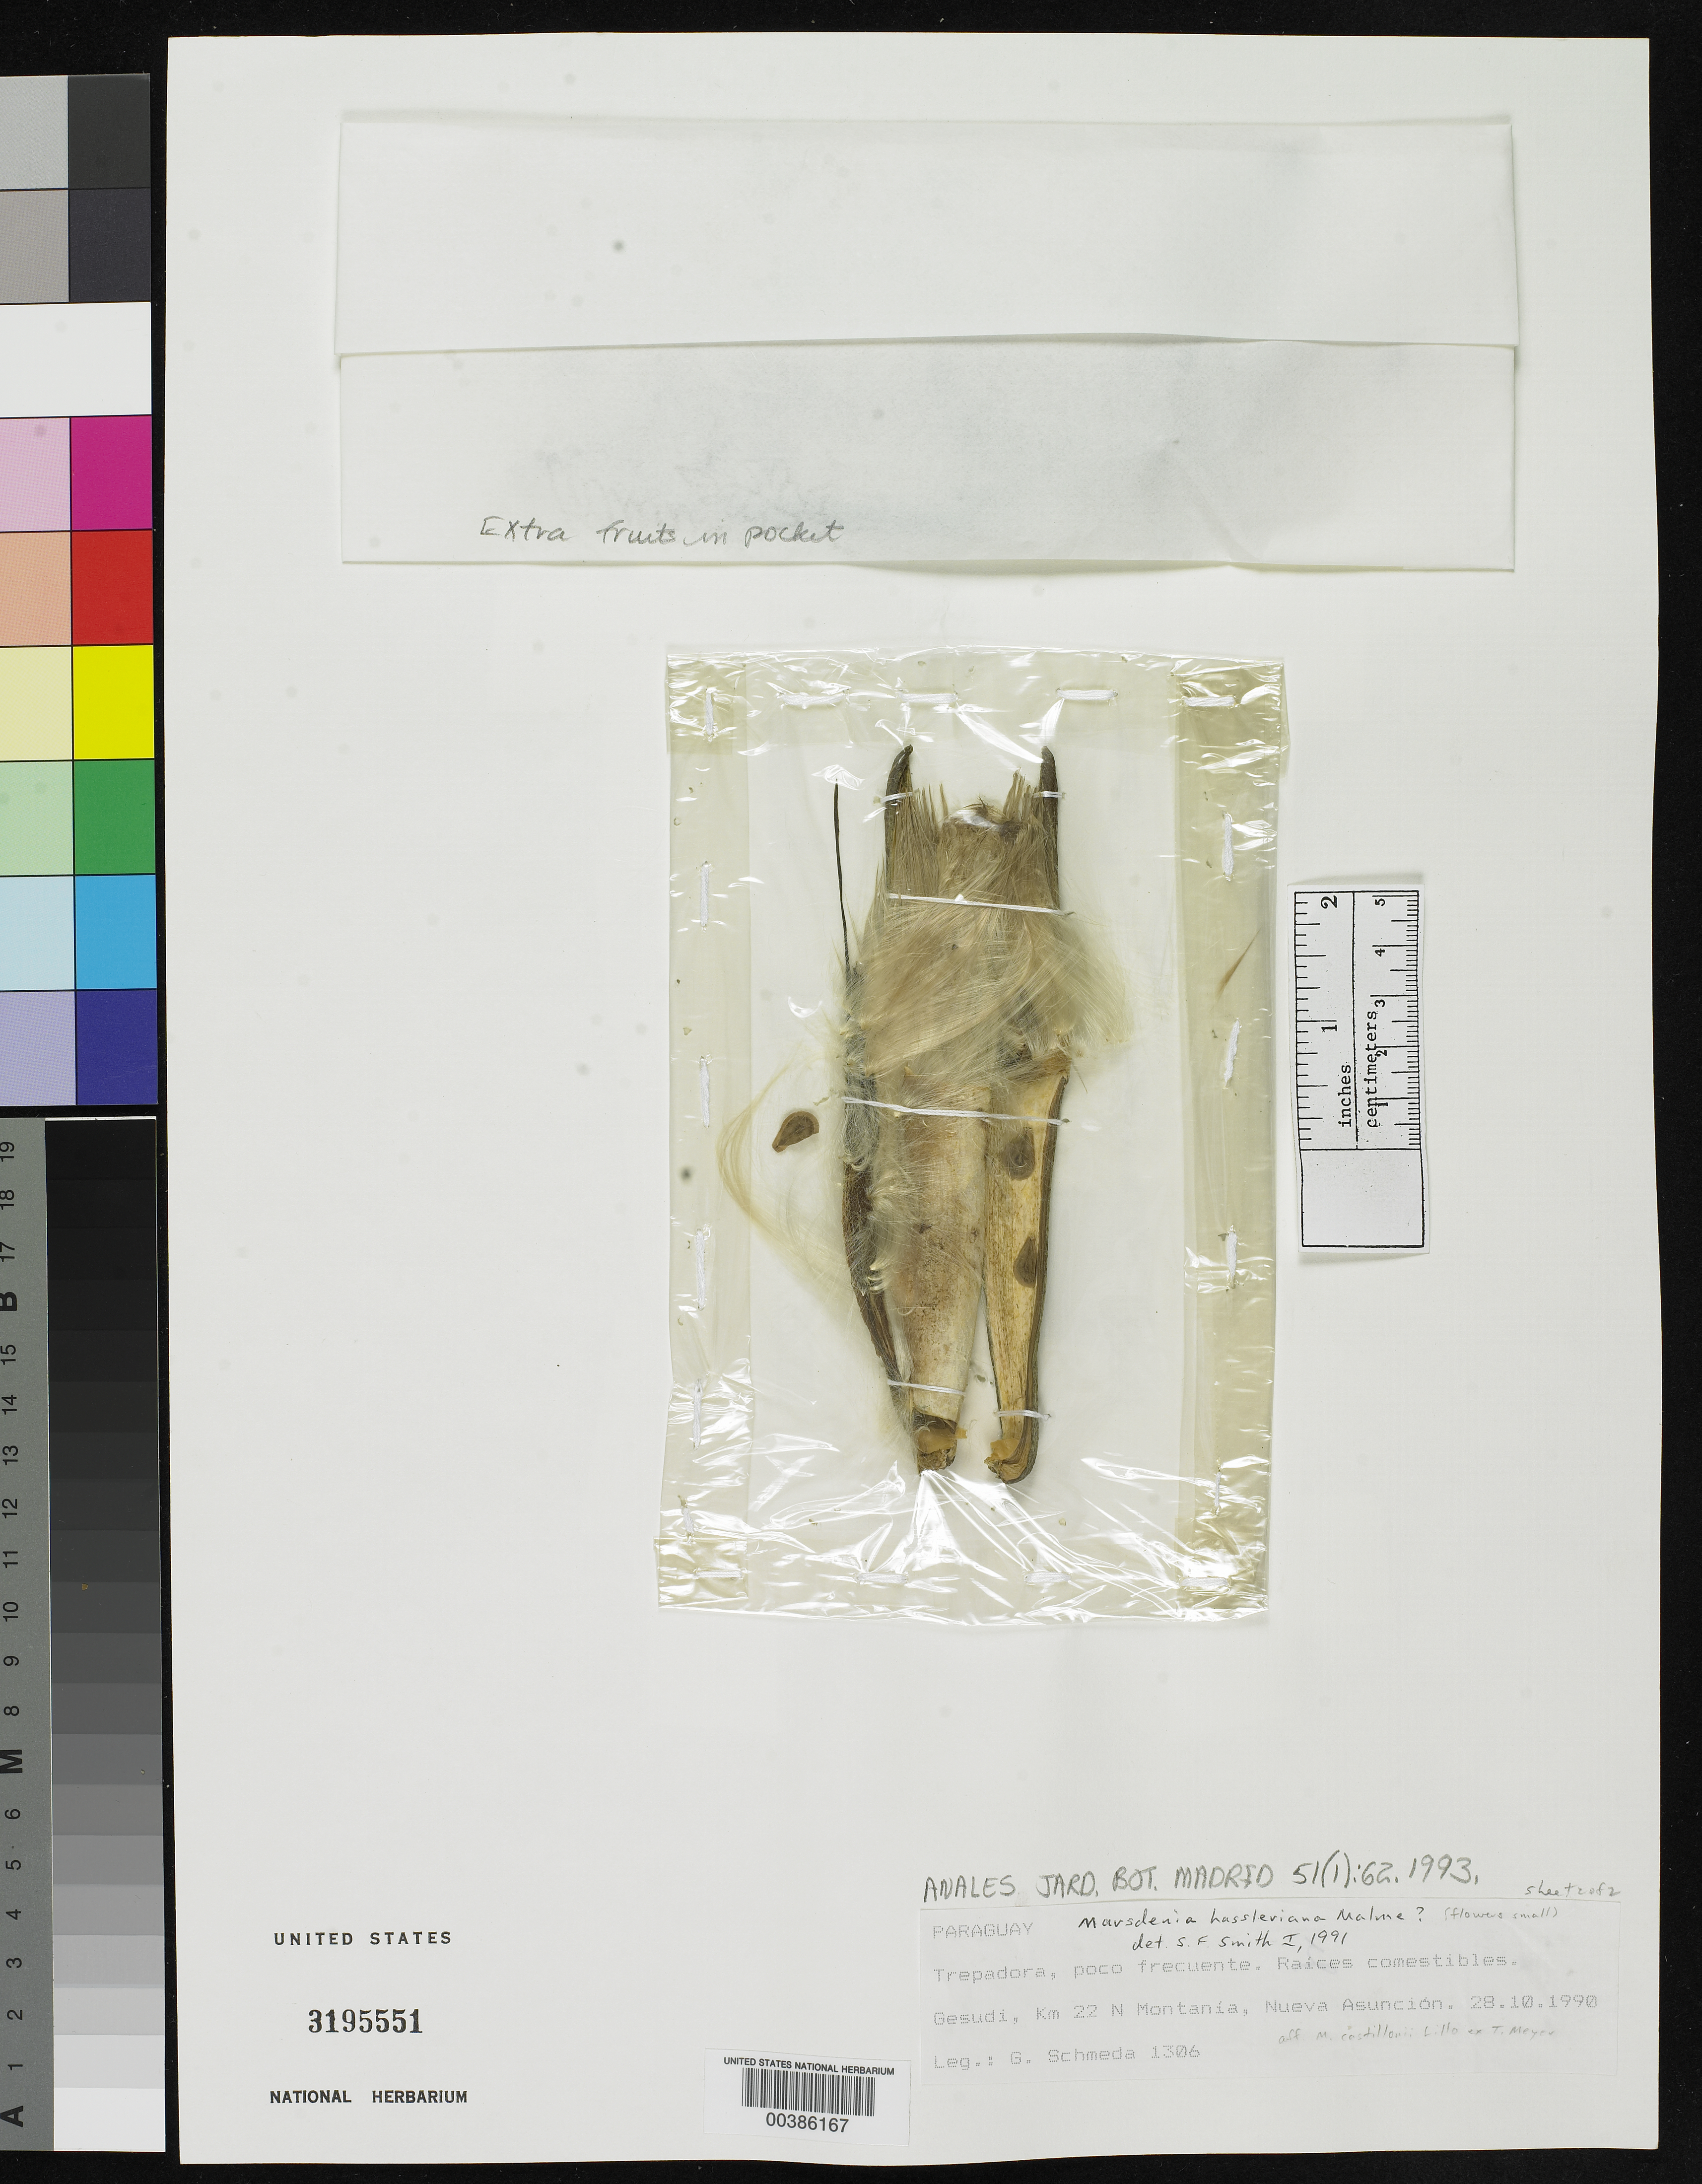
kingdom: Plantae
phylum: Tracheophyta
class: Magnoliopsida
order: Gentianales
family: Apocynaceae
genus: Marsdenia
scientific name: Marsdenia paraguaiensis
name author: Morillo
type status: Holotype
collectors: G. Schmeda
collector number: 1306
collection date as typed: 28 Oct 1990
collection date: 1990-10-28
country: Paraguay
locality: Gesudi, km 22 N Montania. Nueva Asuncion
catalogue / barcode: US 3195551